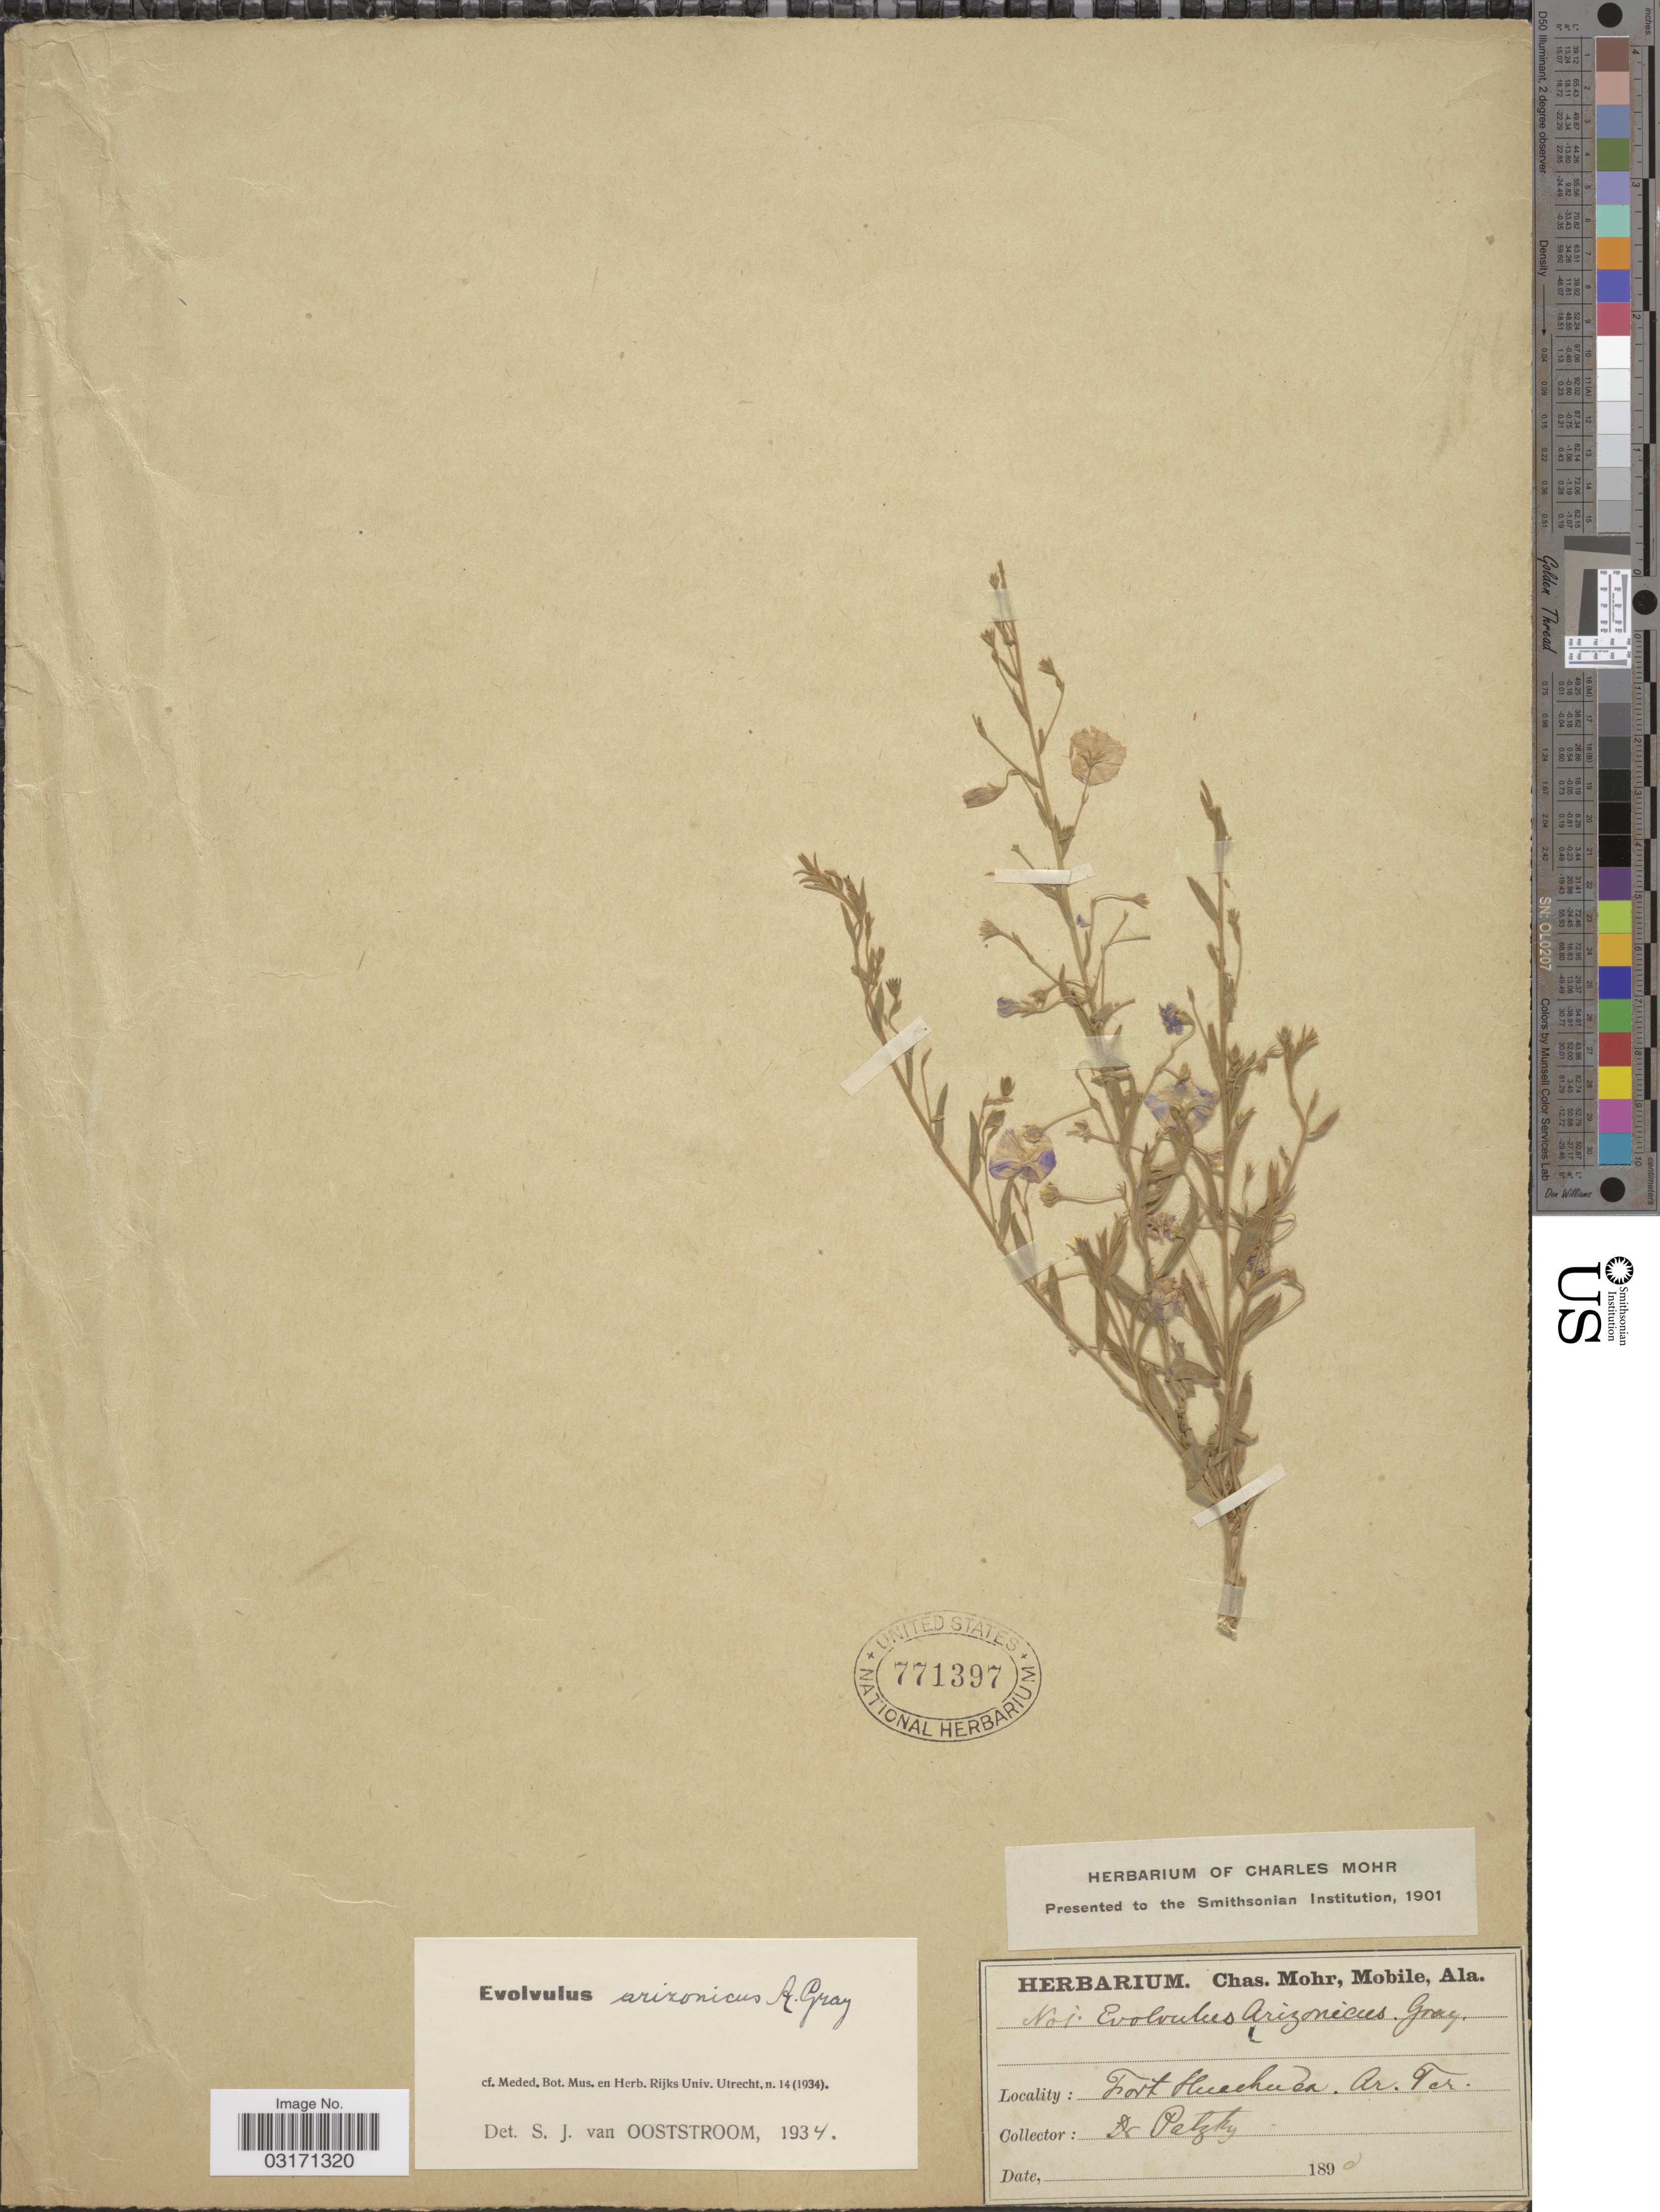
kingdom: Plantae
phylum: Tracheophyta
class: Magnoliopsida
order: Solanales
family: Convolvulaceae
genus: Evolvulus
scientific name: Evolvulus arizonicus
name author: A. Gray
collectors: -. Palzky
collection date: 1890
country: United States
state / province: Arizona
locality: Fort Huachuca Ar. Ter.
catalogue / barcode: US 771397